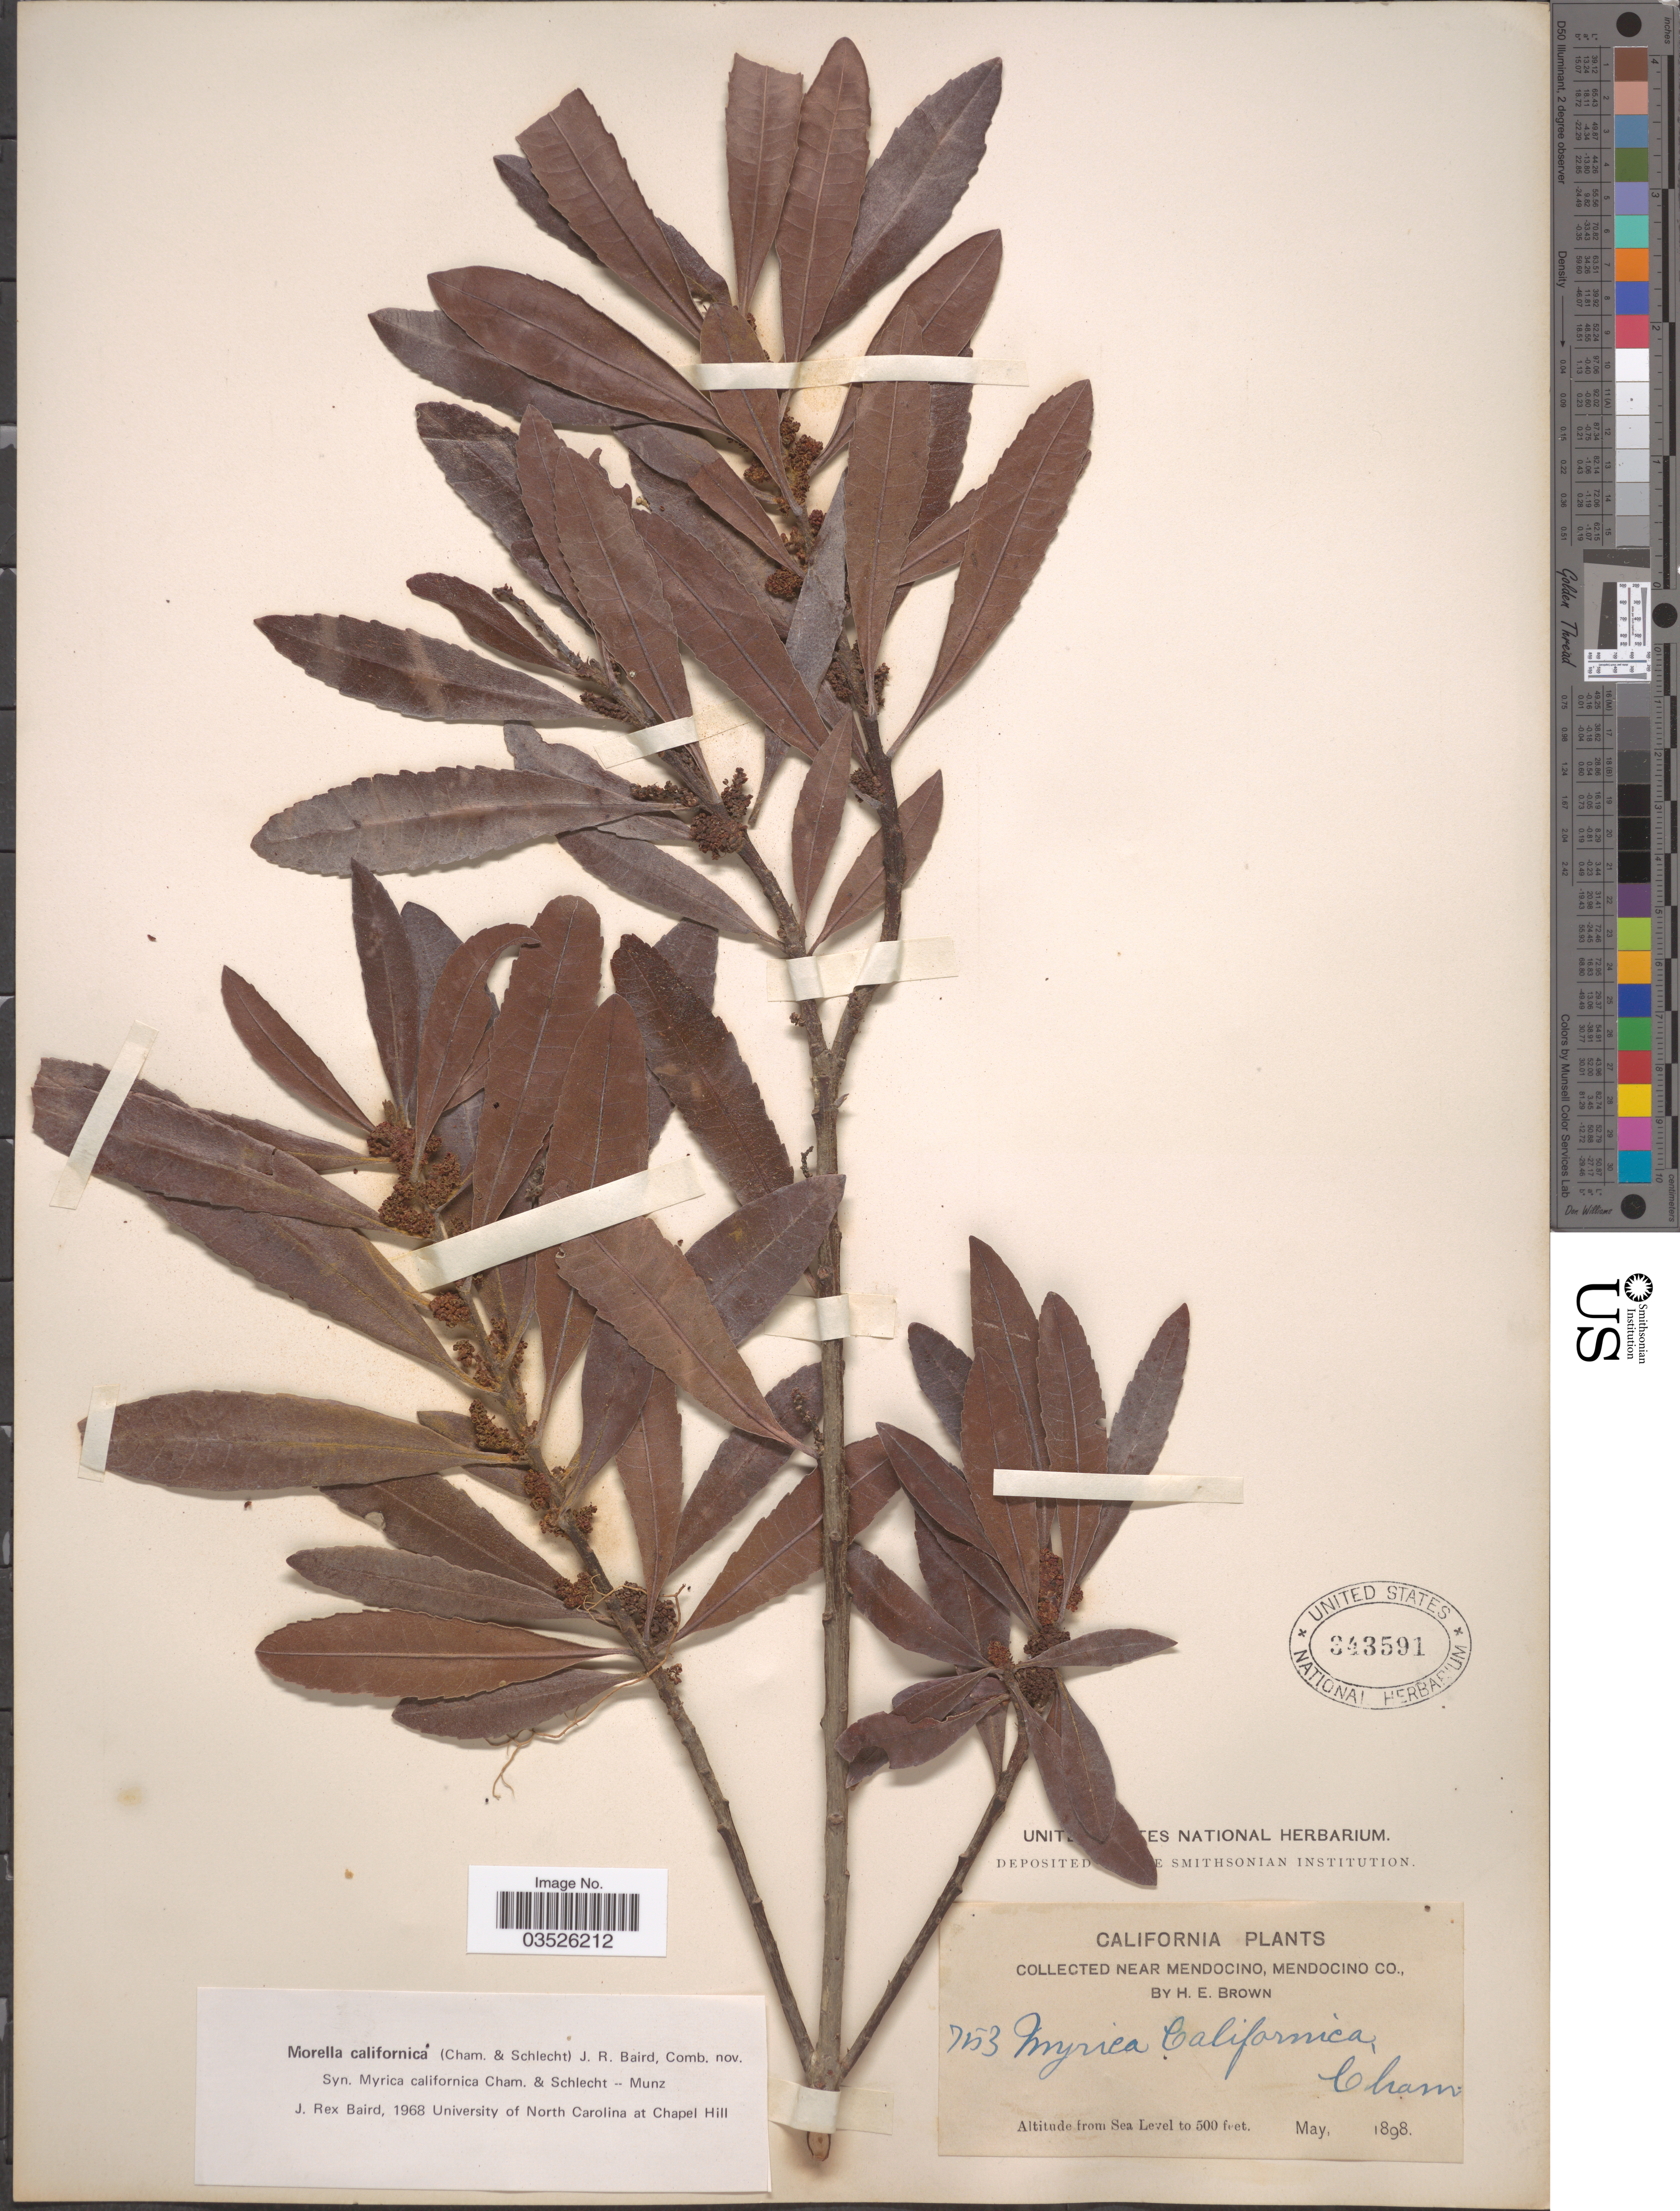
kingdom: Plantae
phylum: Tracheophyta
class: Magnoliopsida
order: Fagales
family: Myricaceae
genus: Morella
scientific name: Morella californica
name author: (Cham.) Wilbur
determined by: Strong, Mark T., (BOT), Smithsonian Institution - National Museum of Natural History (UNITED STATES)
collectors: H. E. Brown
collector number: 753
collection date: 1898-05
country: United States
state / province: California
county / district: Mendocino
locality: Near Mendocino, Mendocino Co.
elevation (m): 0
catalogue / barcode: US 343591